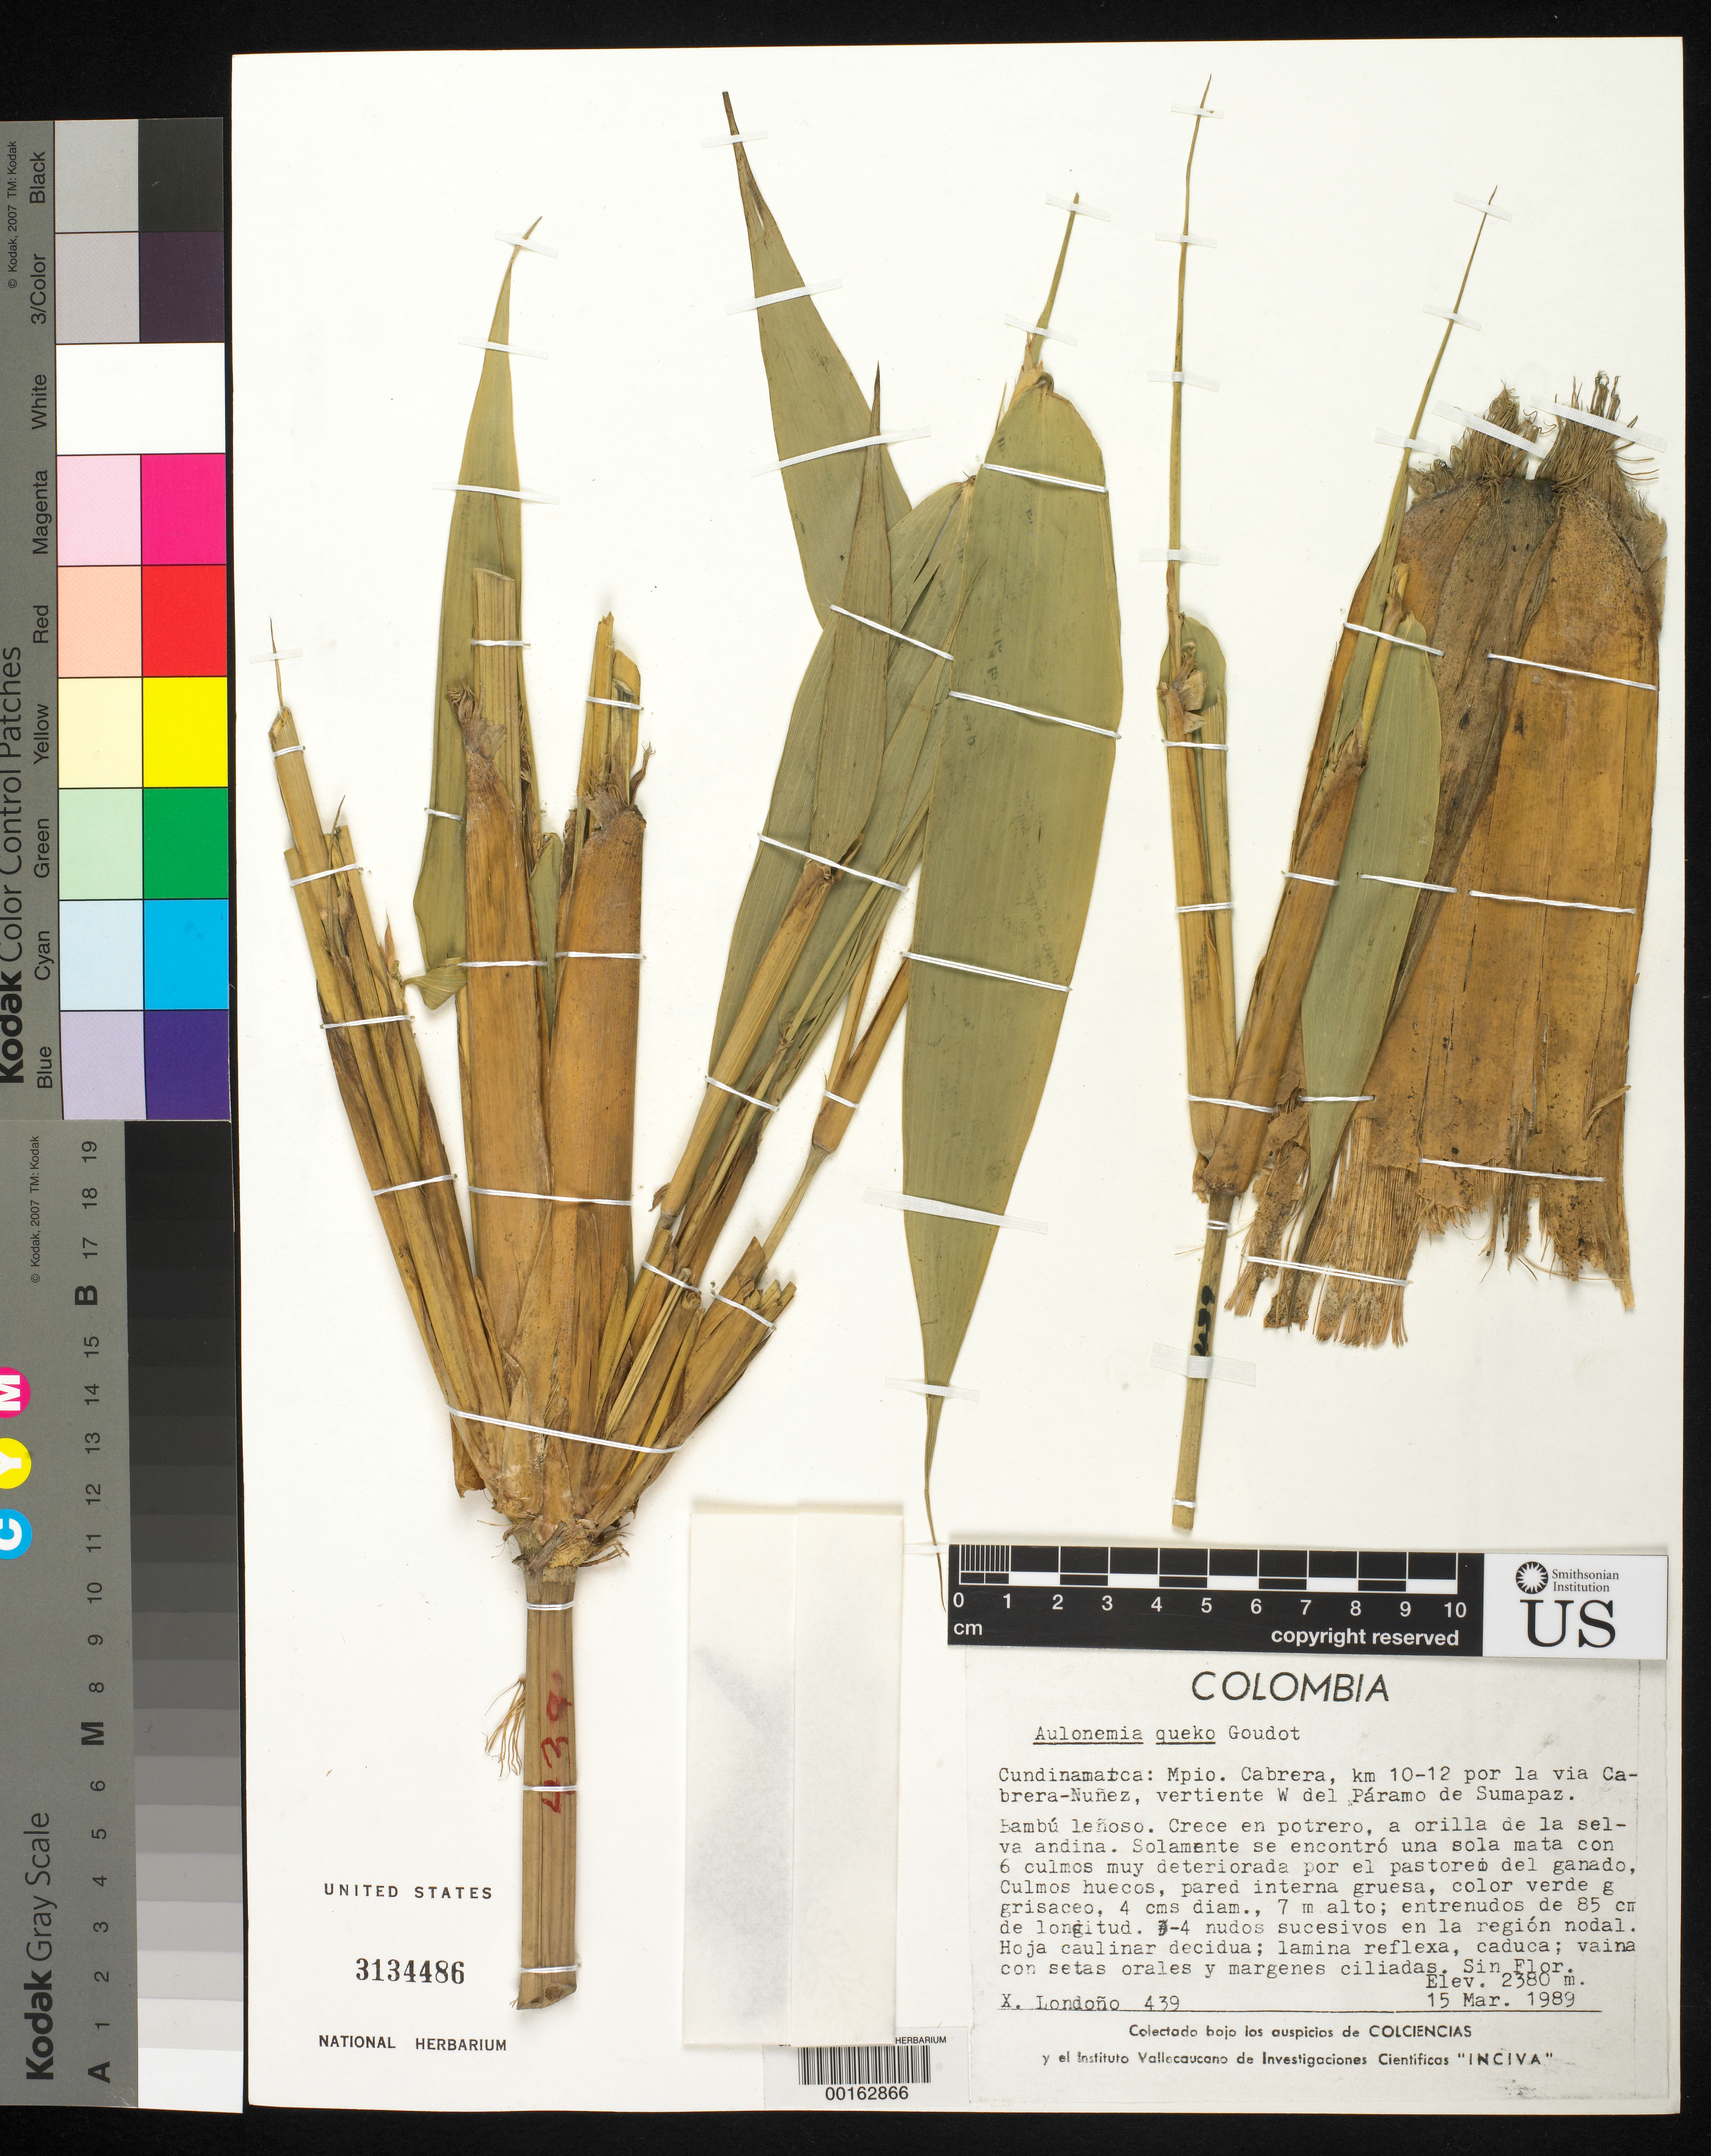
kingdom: Plantae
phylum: Tracheophyta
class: Liliopsida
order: Poales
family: Poaceae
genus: Aulonemia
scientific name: Aulonemia queko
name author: Goudot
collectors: X. Londoño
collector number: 439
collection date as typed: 15 Mar 1989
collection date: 1989-03-15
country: Colombia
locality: Cabrera-Nunez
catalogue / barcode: US 3134486